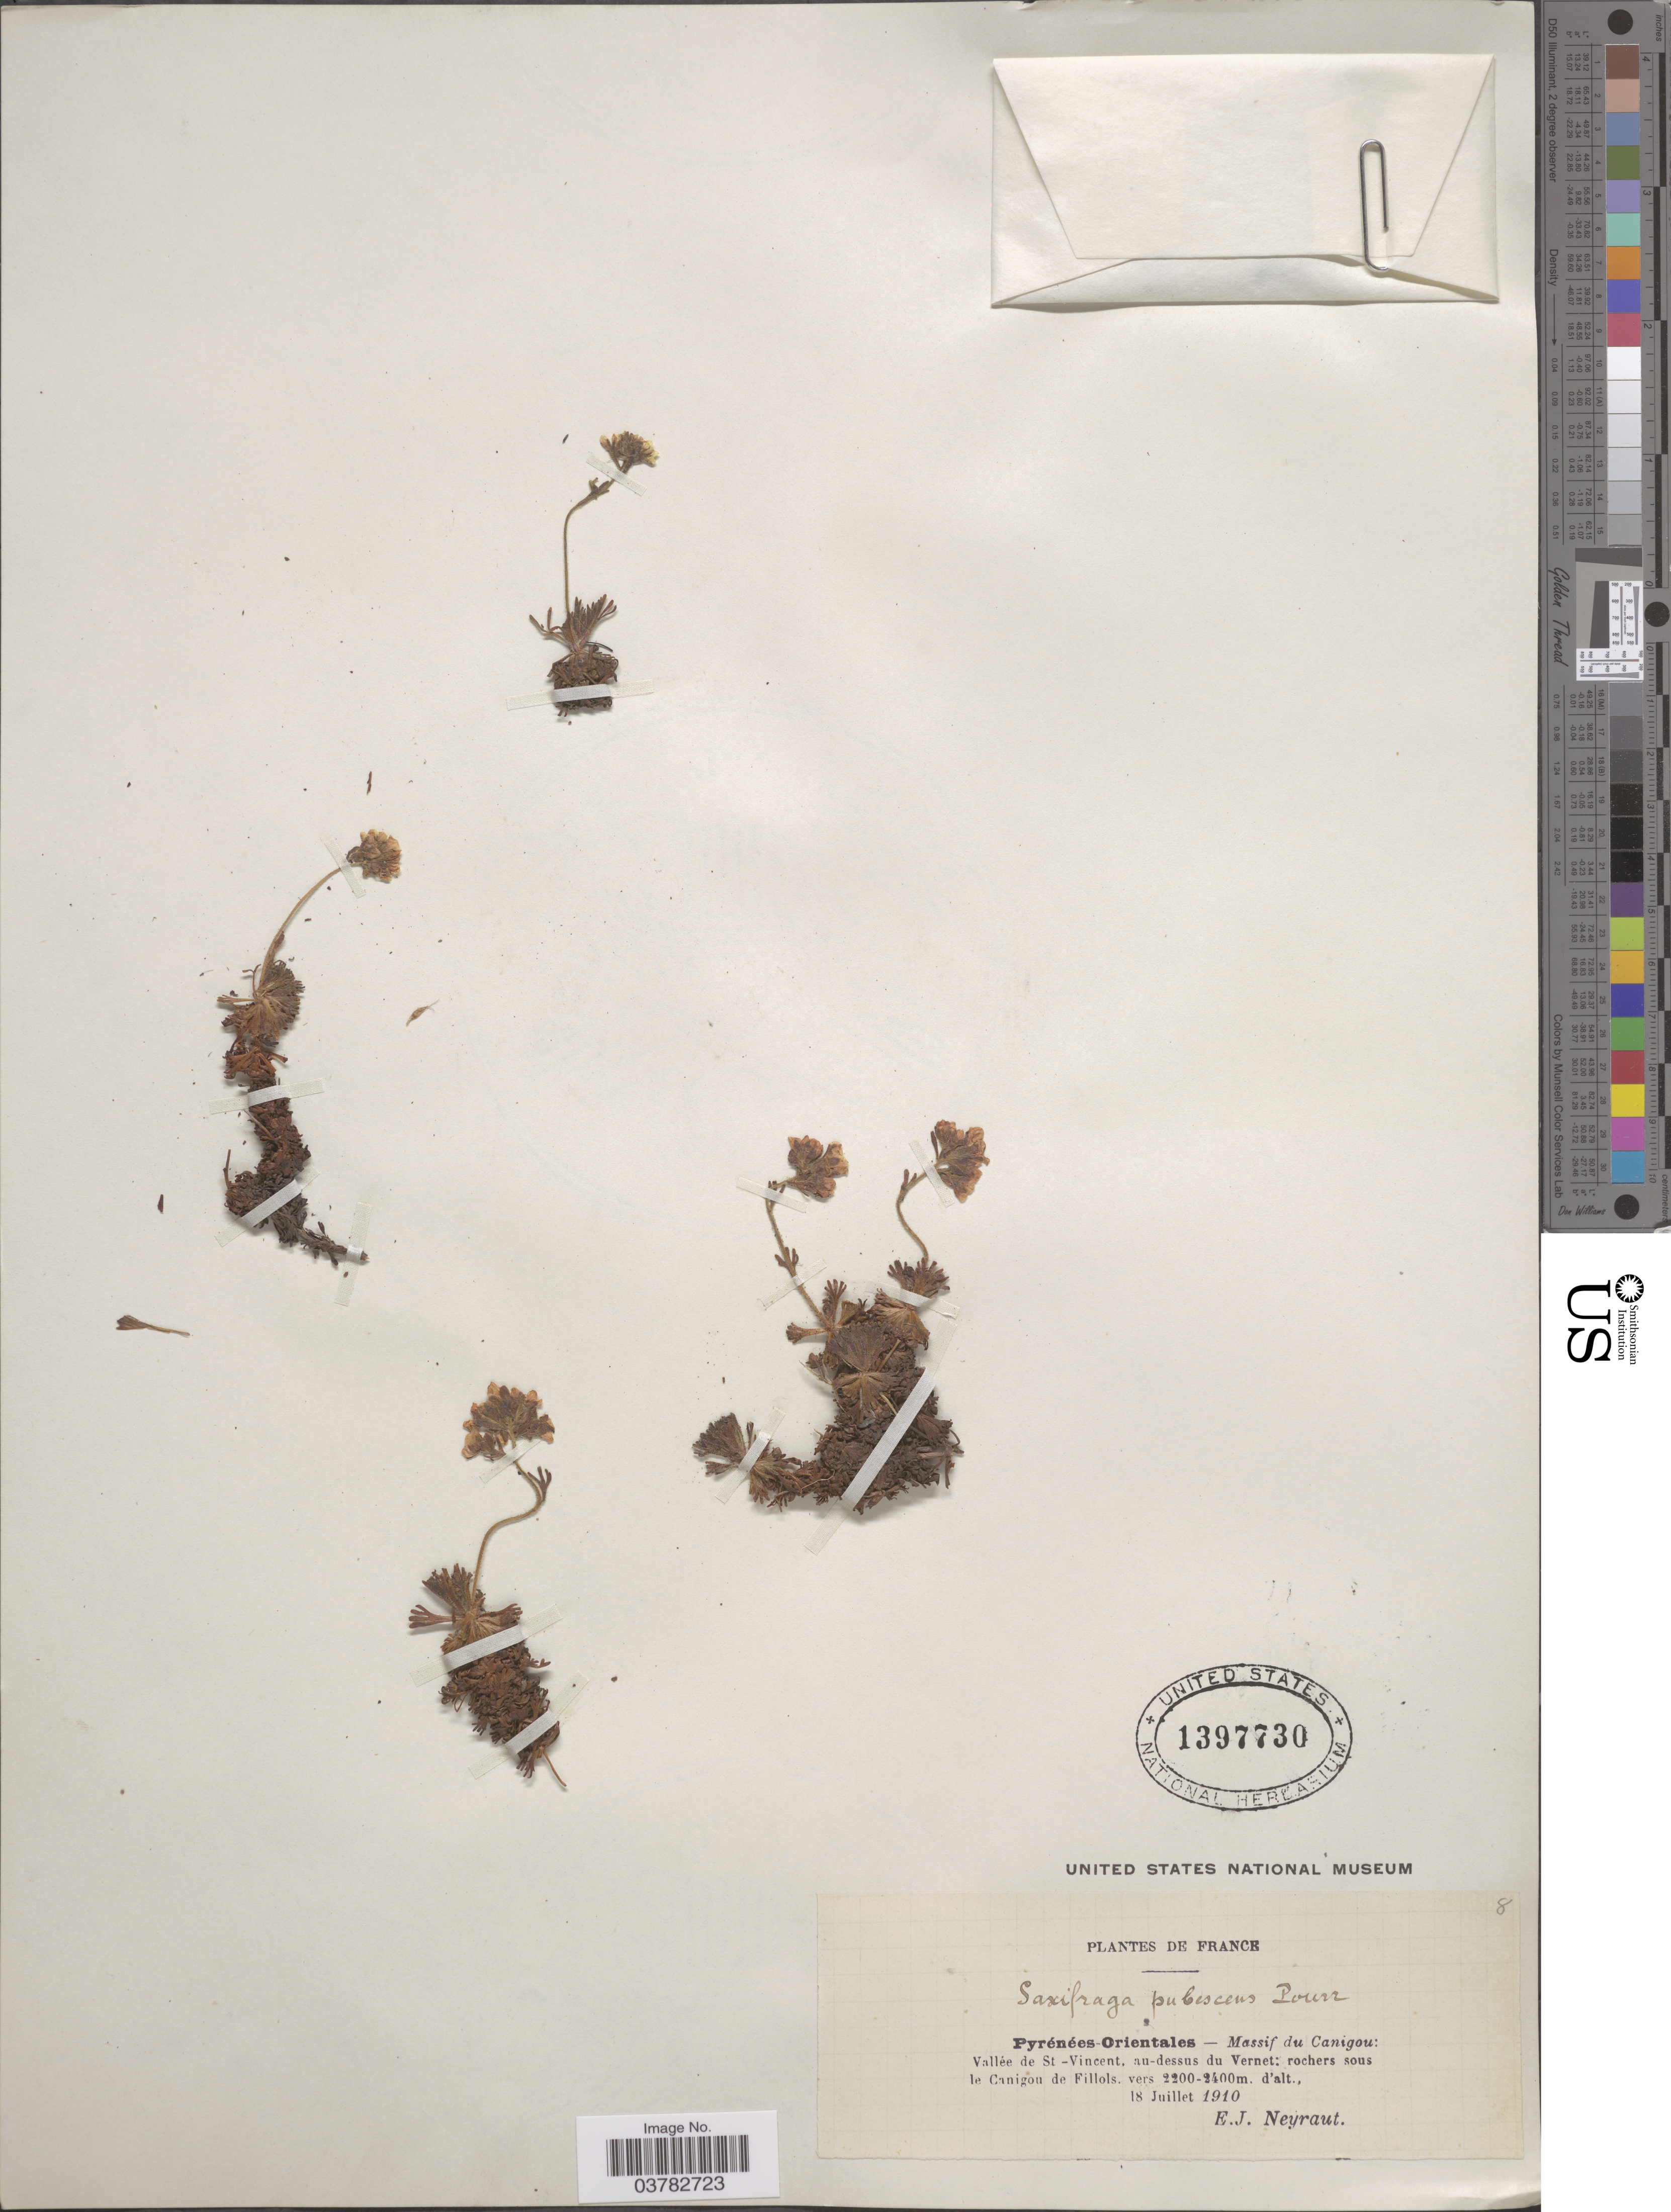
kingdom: Plantae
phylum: Tracheophyta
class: Magnoliopsida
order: Saxifragales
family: Saxifragaceae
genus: Saxifraga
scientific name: Saxifraga pubescens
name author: Pourr.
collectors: E. Neyraut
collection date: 1910-07-18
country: France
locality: Pyrénées-Orientales- Massif du Canigou: Vallée de St- Vincent, au-dessus du Vernet: rochers sous le Canigou de Fillols.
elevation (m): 2200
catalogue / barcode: US 1397730